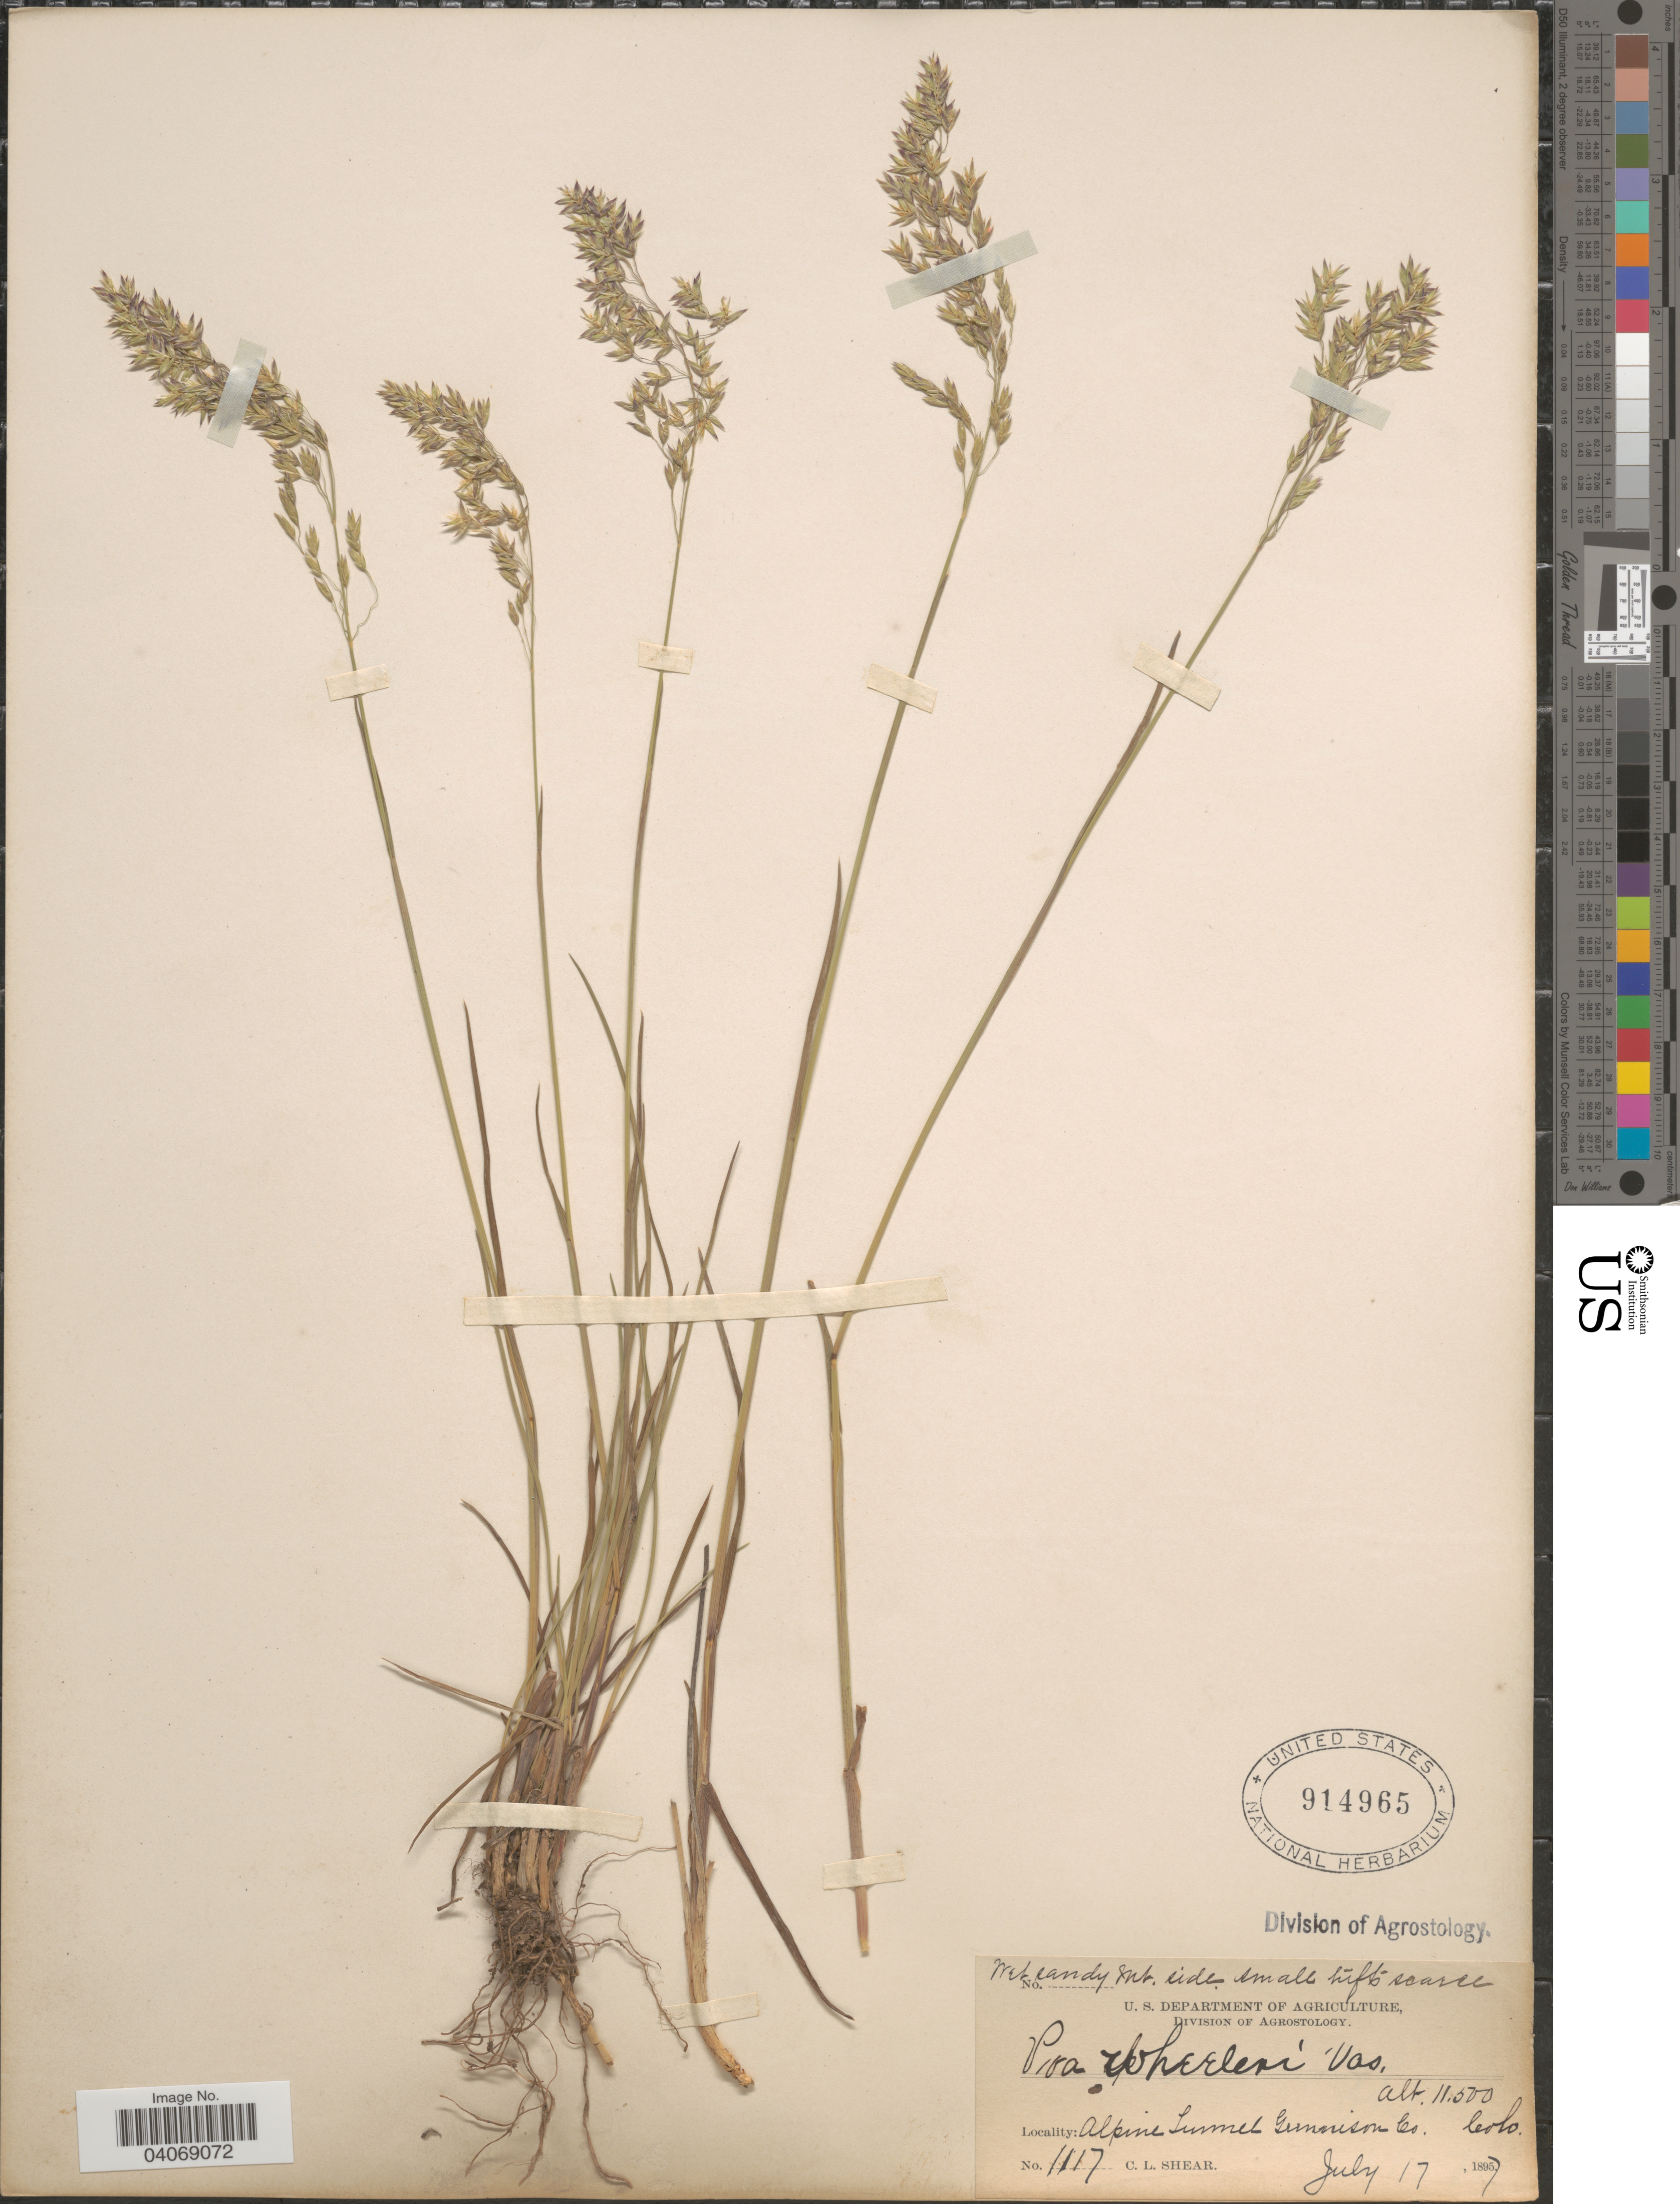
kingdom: Plantae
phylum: Tracheophyta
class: Liliopsida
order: Poales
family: Poaceae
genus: Poa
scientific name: Poa wheeleri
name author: Vasey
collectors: C. L. Shear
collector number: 1117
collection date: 1897-07-17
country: United States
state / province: Colorado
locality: Alpine Tunnel Gunnison Co.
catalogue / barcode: US 914965